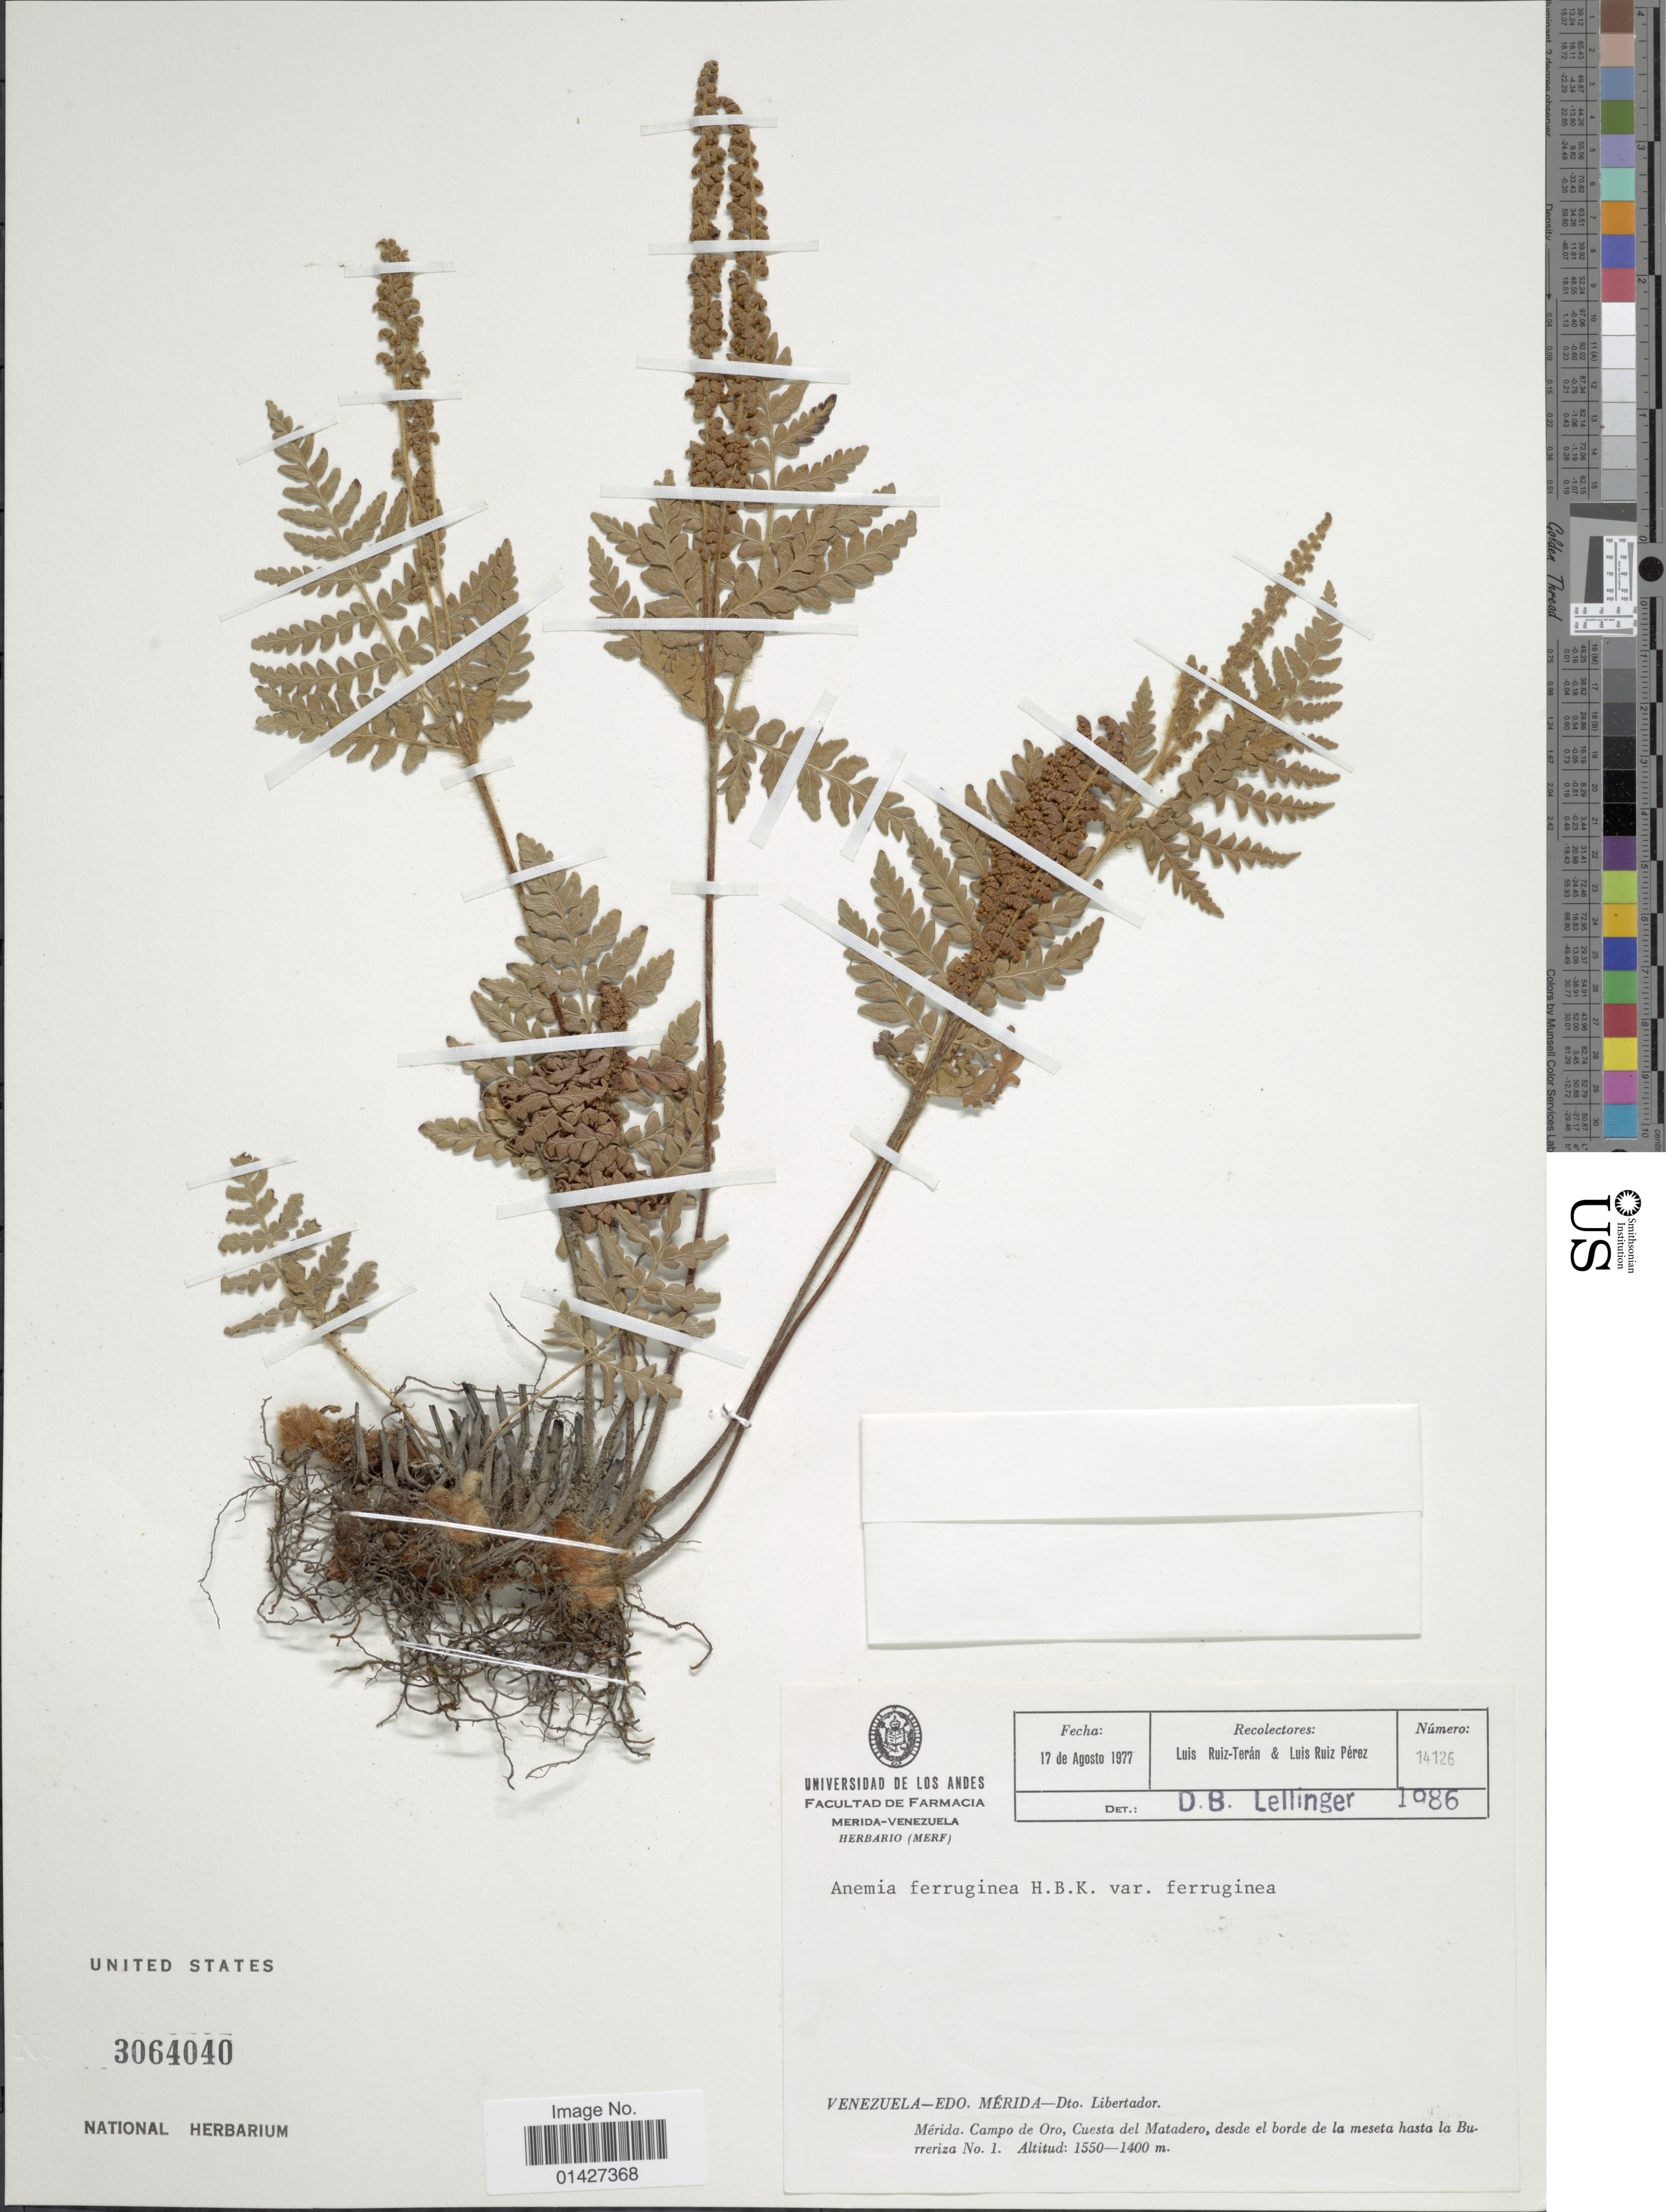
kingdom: Plantae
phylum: Tracheophyta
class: Polypodiopsida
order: Schizaeales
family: Anemiaceae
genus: Anemia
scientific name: Anemia ferruginea var. ferruginea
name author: Kunth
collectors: L. Teran & L. Ruiz-Perez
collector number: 14126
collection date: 1977-08-17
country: Venezuela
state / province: Mérida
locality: Dto. Libertador. Mérida. Campo de Oro, Questa del Matadero, desde el borde de la meseta hasta la Burreriza No. 1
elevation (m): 1400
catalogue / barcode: US 3064040